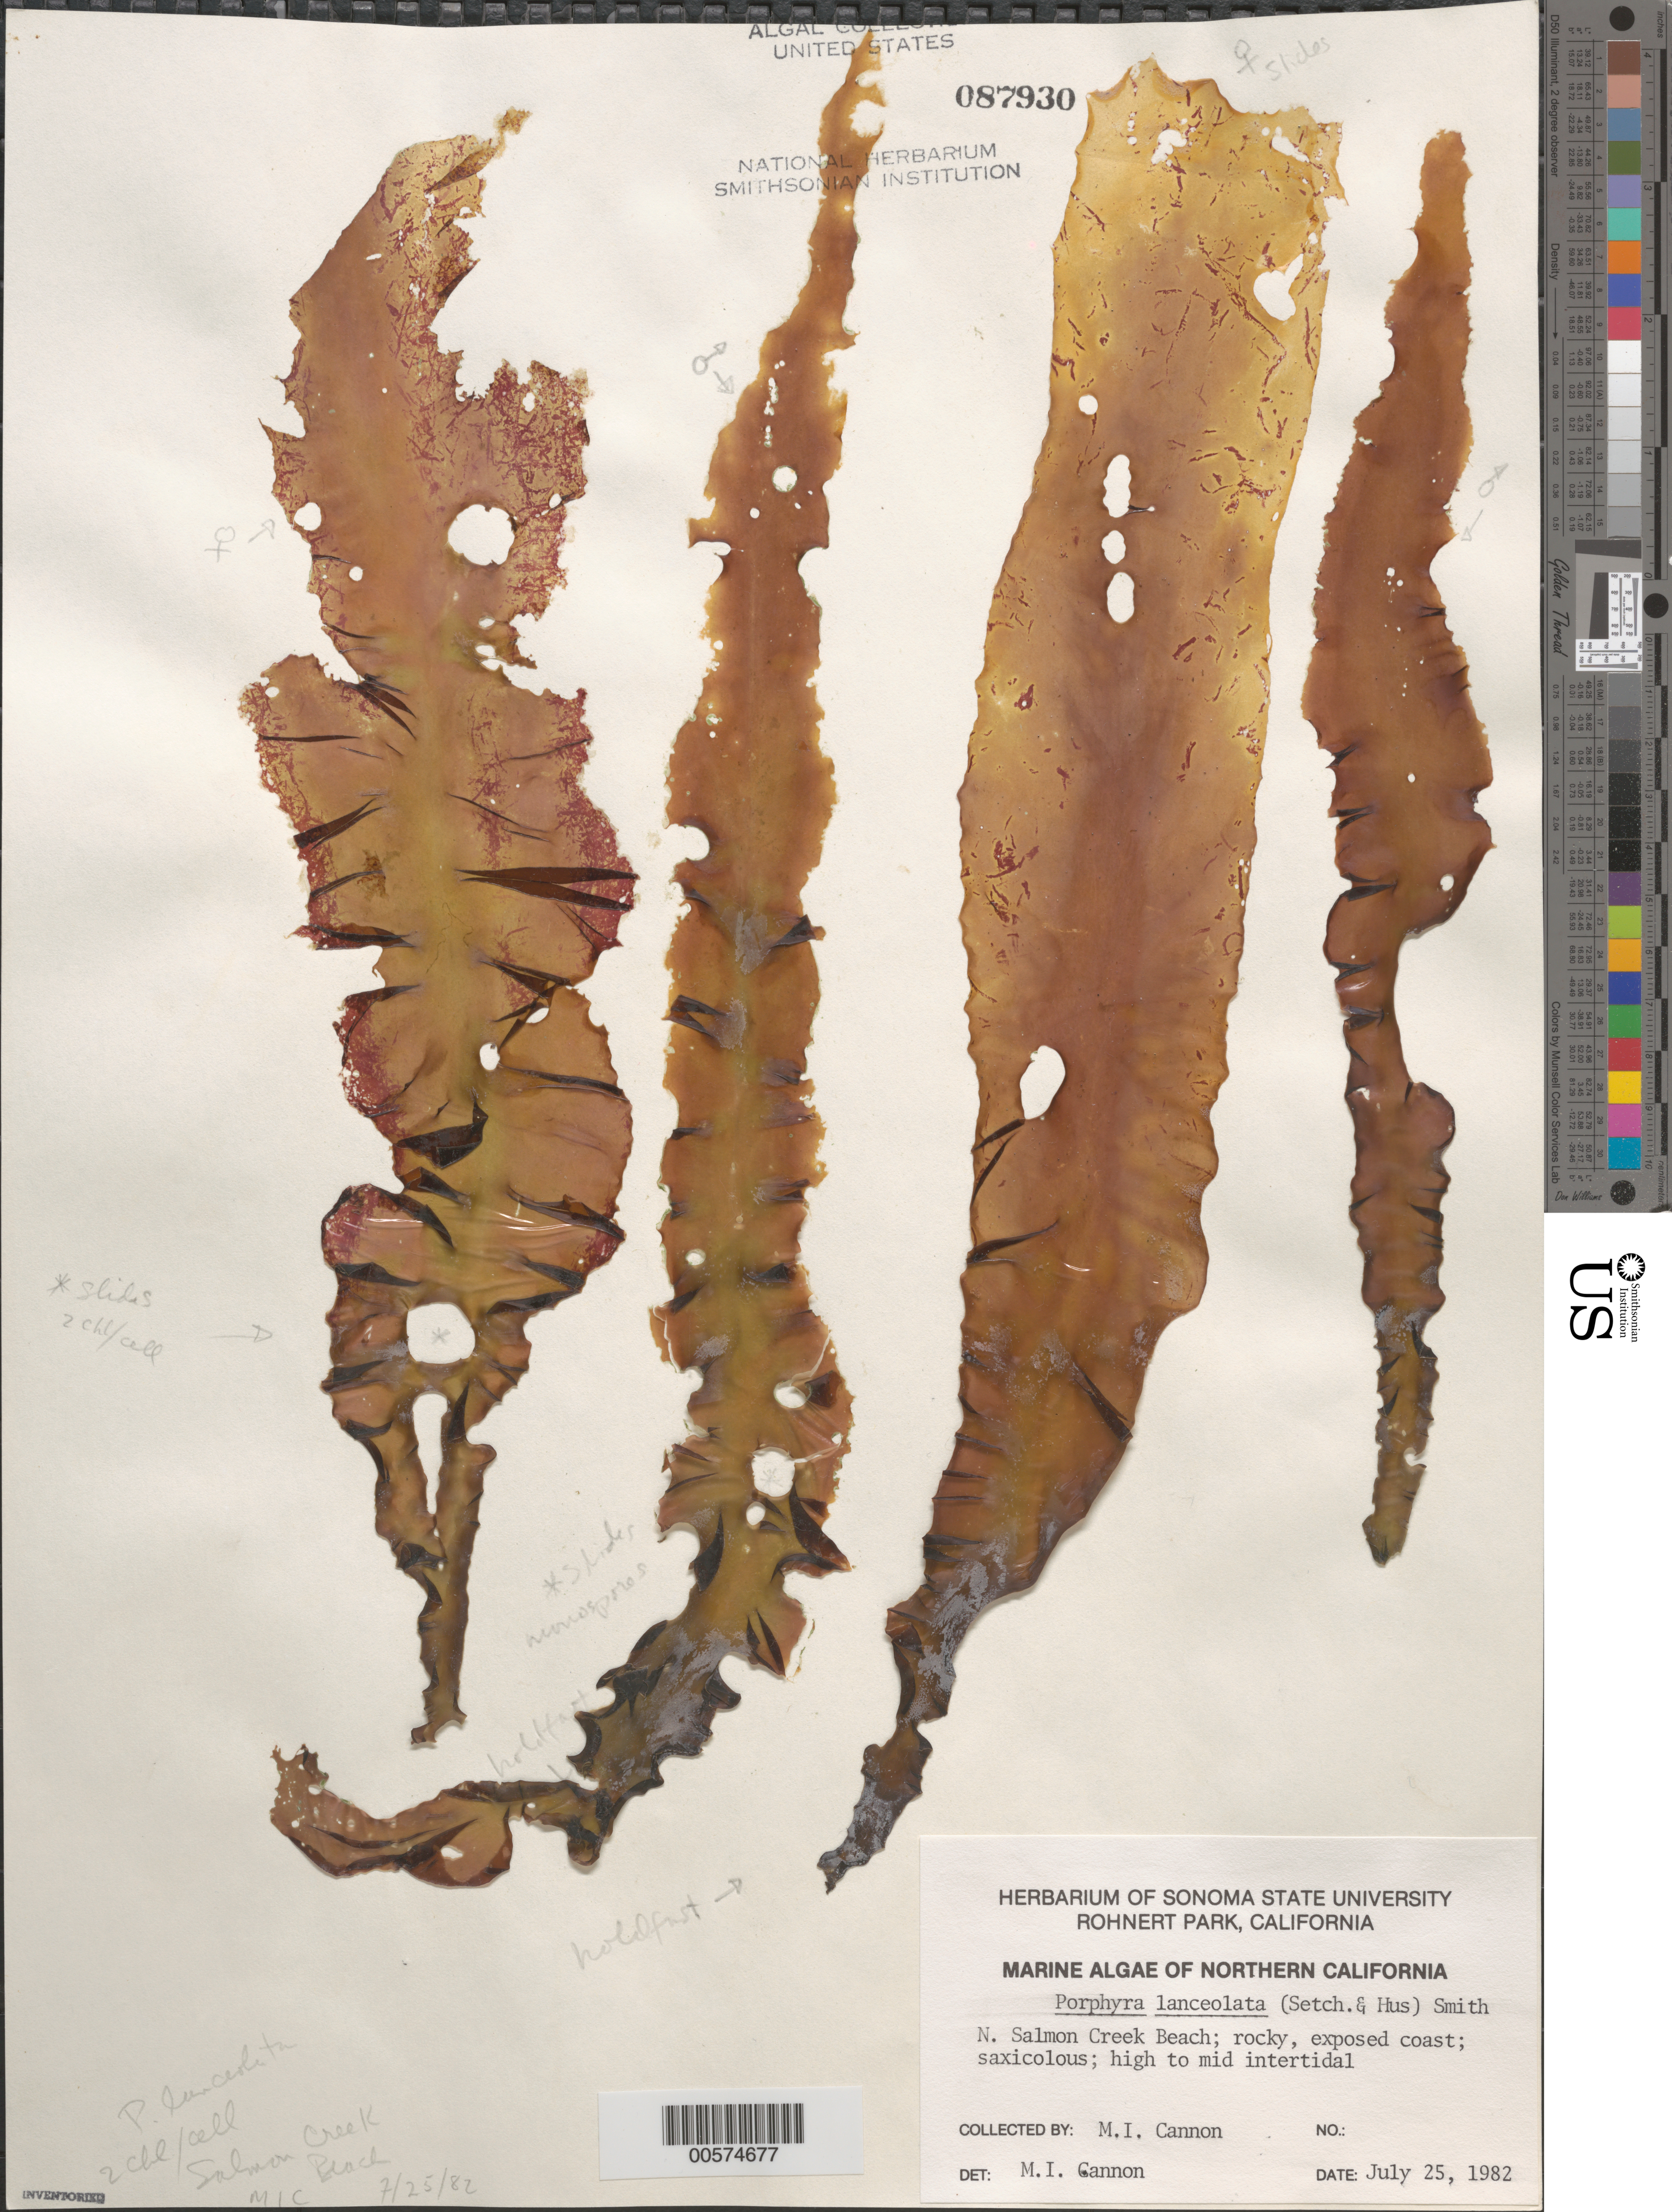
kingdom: Plantae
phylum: Rhodophyta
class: Bangiophyceae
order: Bangiales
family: Bangiaceae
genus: Pyropia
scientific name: Pyropia lanceolata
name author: (Setchell & Hus) S.C. Lindstrom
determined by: Algae name updating Project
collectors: M. Cannon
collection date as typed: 25 Jul 1982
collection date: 1982-07-25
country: United States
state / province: California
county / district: Sonoma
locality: Salmon Creek Beach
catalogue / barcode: US 87930